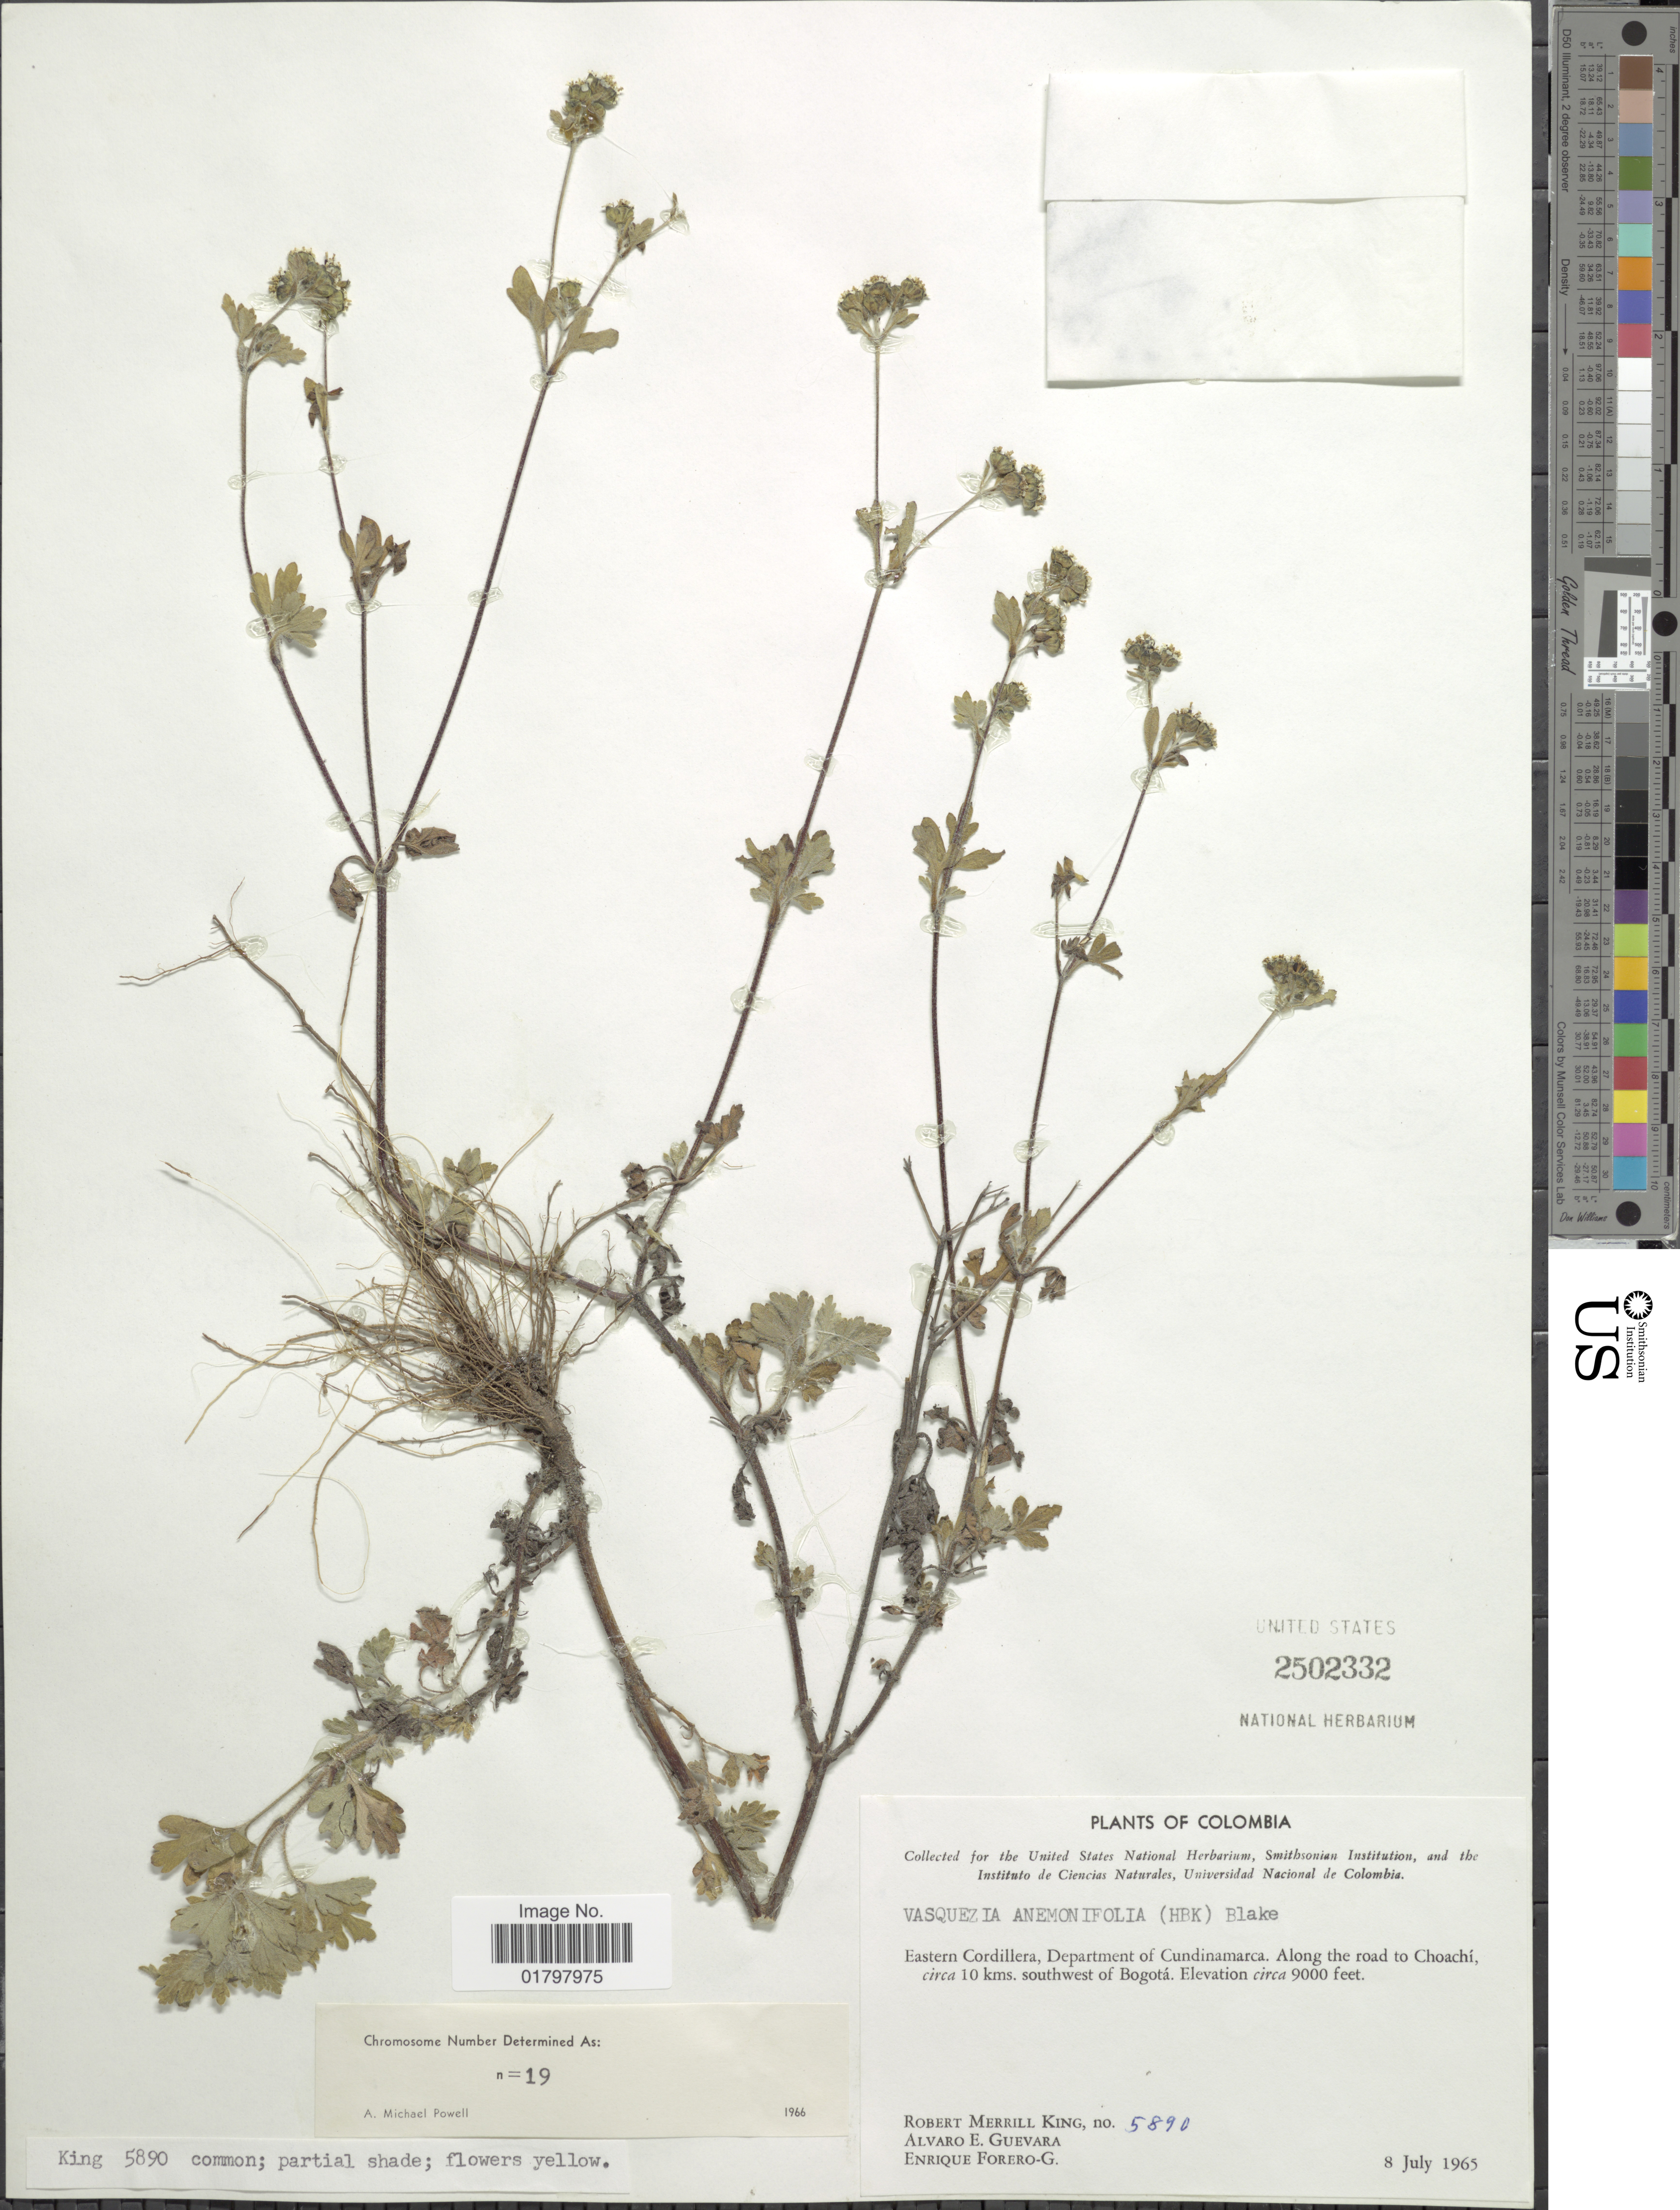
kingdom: Plantae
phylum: Tracheophyta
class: Magnoliopsida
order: Asterales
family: Asteraceae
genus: Vasquesia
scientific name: Vasquesia anemonifolia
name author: (Kunth) Less.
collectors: R. M. King, A. E. Guevara & E. Forero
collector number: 5890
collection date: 1965-07-08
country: Colombia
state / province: Cundinamarca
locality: Eastern Cordillera, Department of Cundinamarca. Along the road to Choachí, circa. 10 kms. southwest of Bogotá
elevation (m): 2743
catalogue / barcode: US 2502332